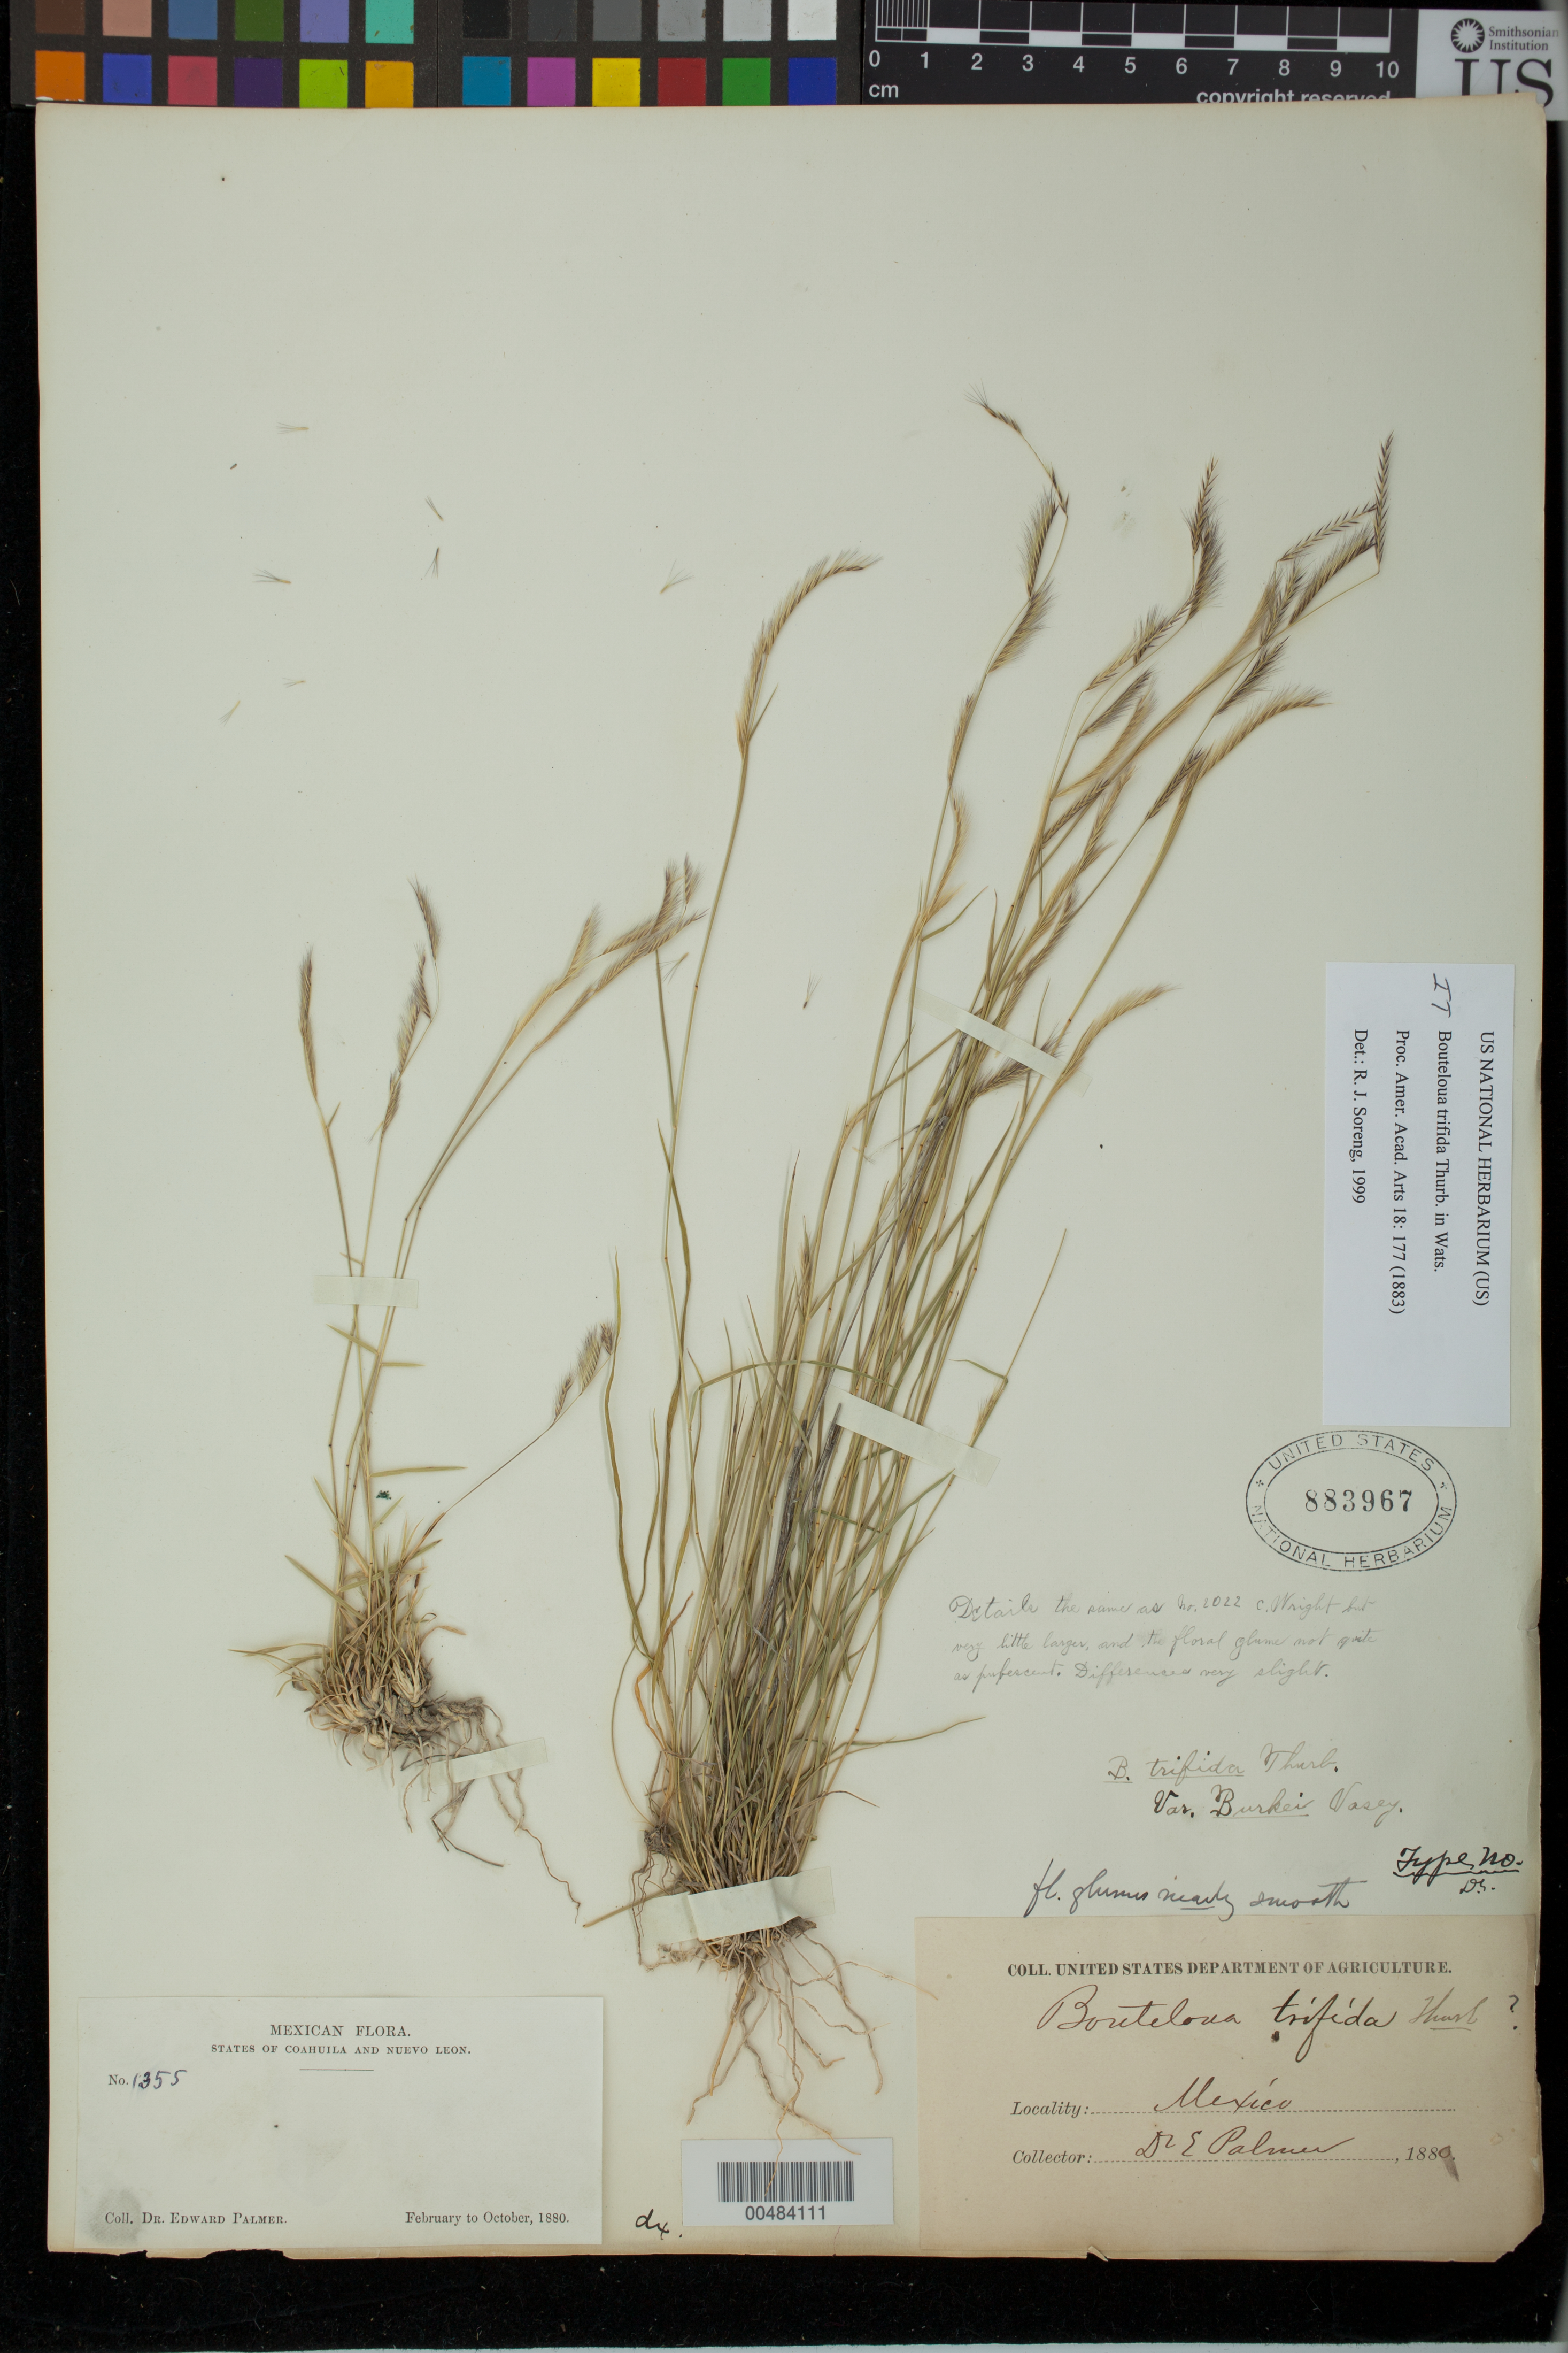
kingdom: Plantae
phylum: Tracheophyta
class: Liliopsida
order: Poales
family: Poaceae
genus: Bouteloua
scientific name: Bouteloua trifida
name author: Thurb.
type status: Isosyntype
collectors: E. Palmer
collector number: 1355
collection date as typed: Feb 1880 to -- Oct 1880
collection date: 1880-02/1880-10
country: Mexico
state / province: Coahuila / Nuevo León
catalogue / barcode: US 883967